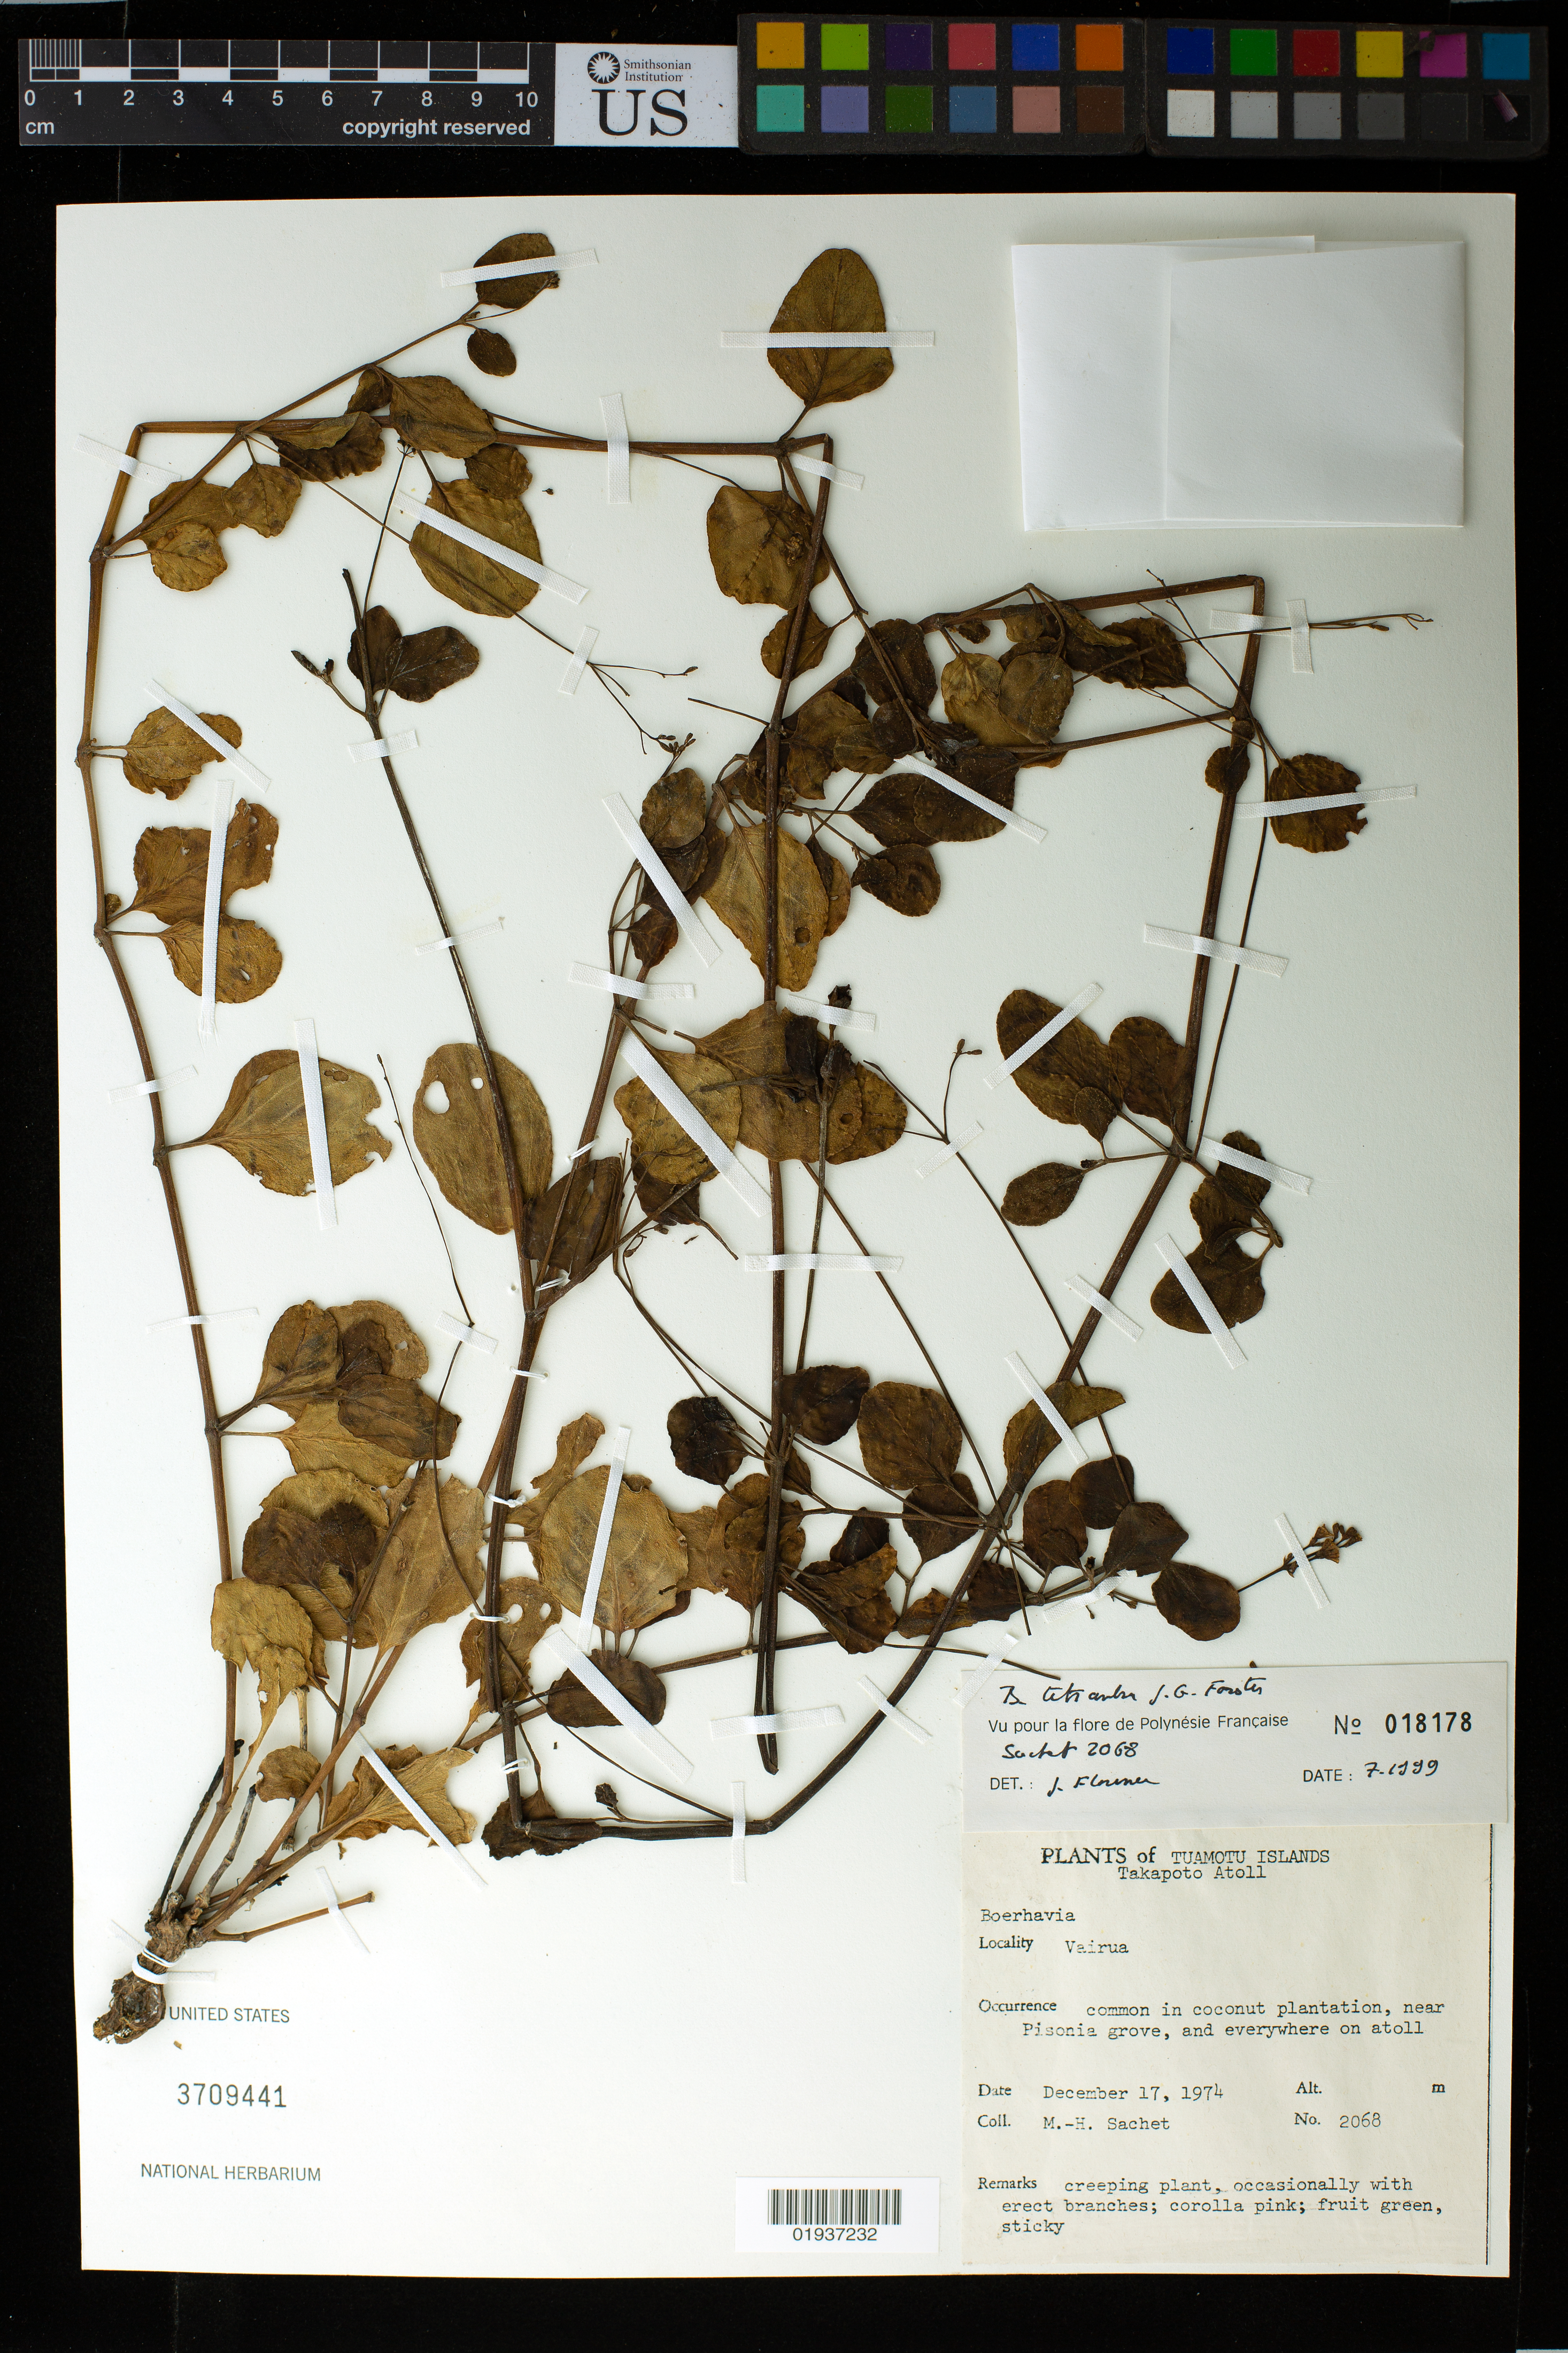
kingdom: Plantae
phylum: Tracheophyta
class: Magnoliopsida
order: Caryophyllales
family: Nyctaginaceae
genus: Boerhavia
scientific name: Boerhavia tetrandra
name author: G. Forst.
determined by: Florence, J.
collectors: M.-H. Sachet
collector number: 2068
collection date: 1974-12-17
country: French Polynesia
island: Takapoto Atoll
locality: Tuamotu Islands. Takapoto Atoll. Vairua.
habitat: Coconut plantation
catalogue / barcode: US 3709441